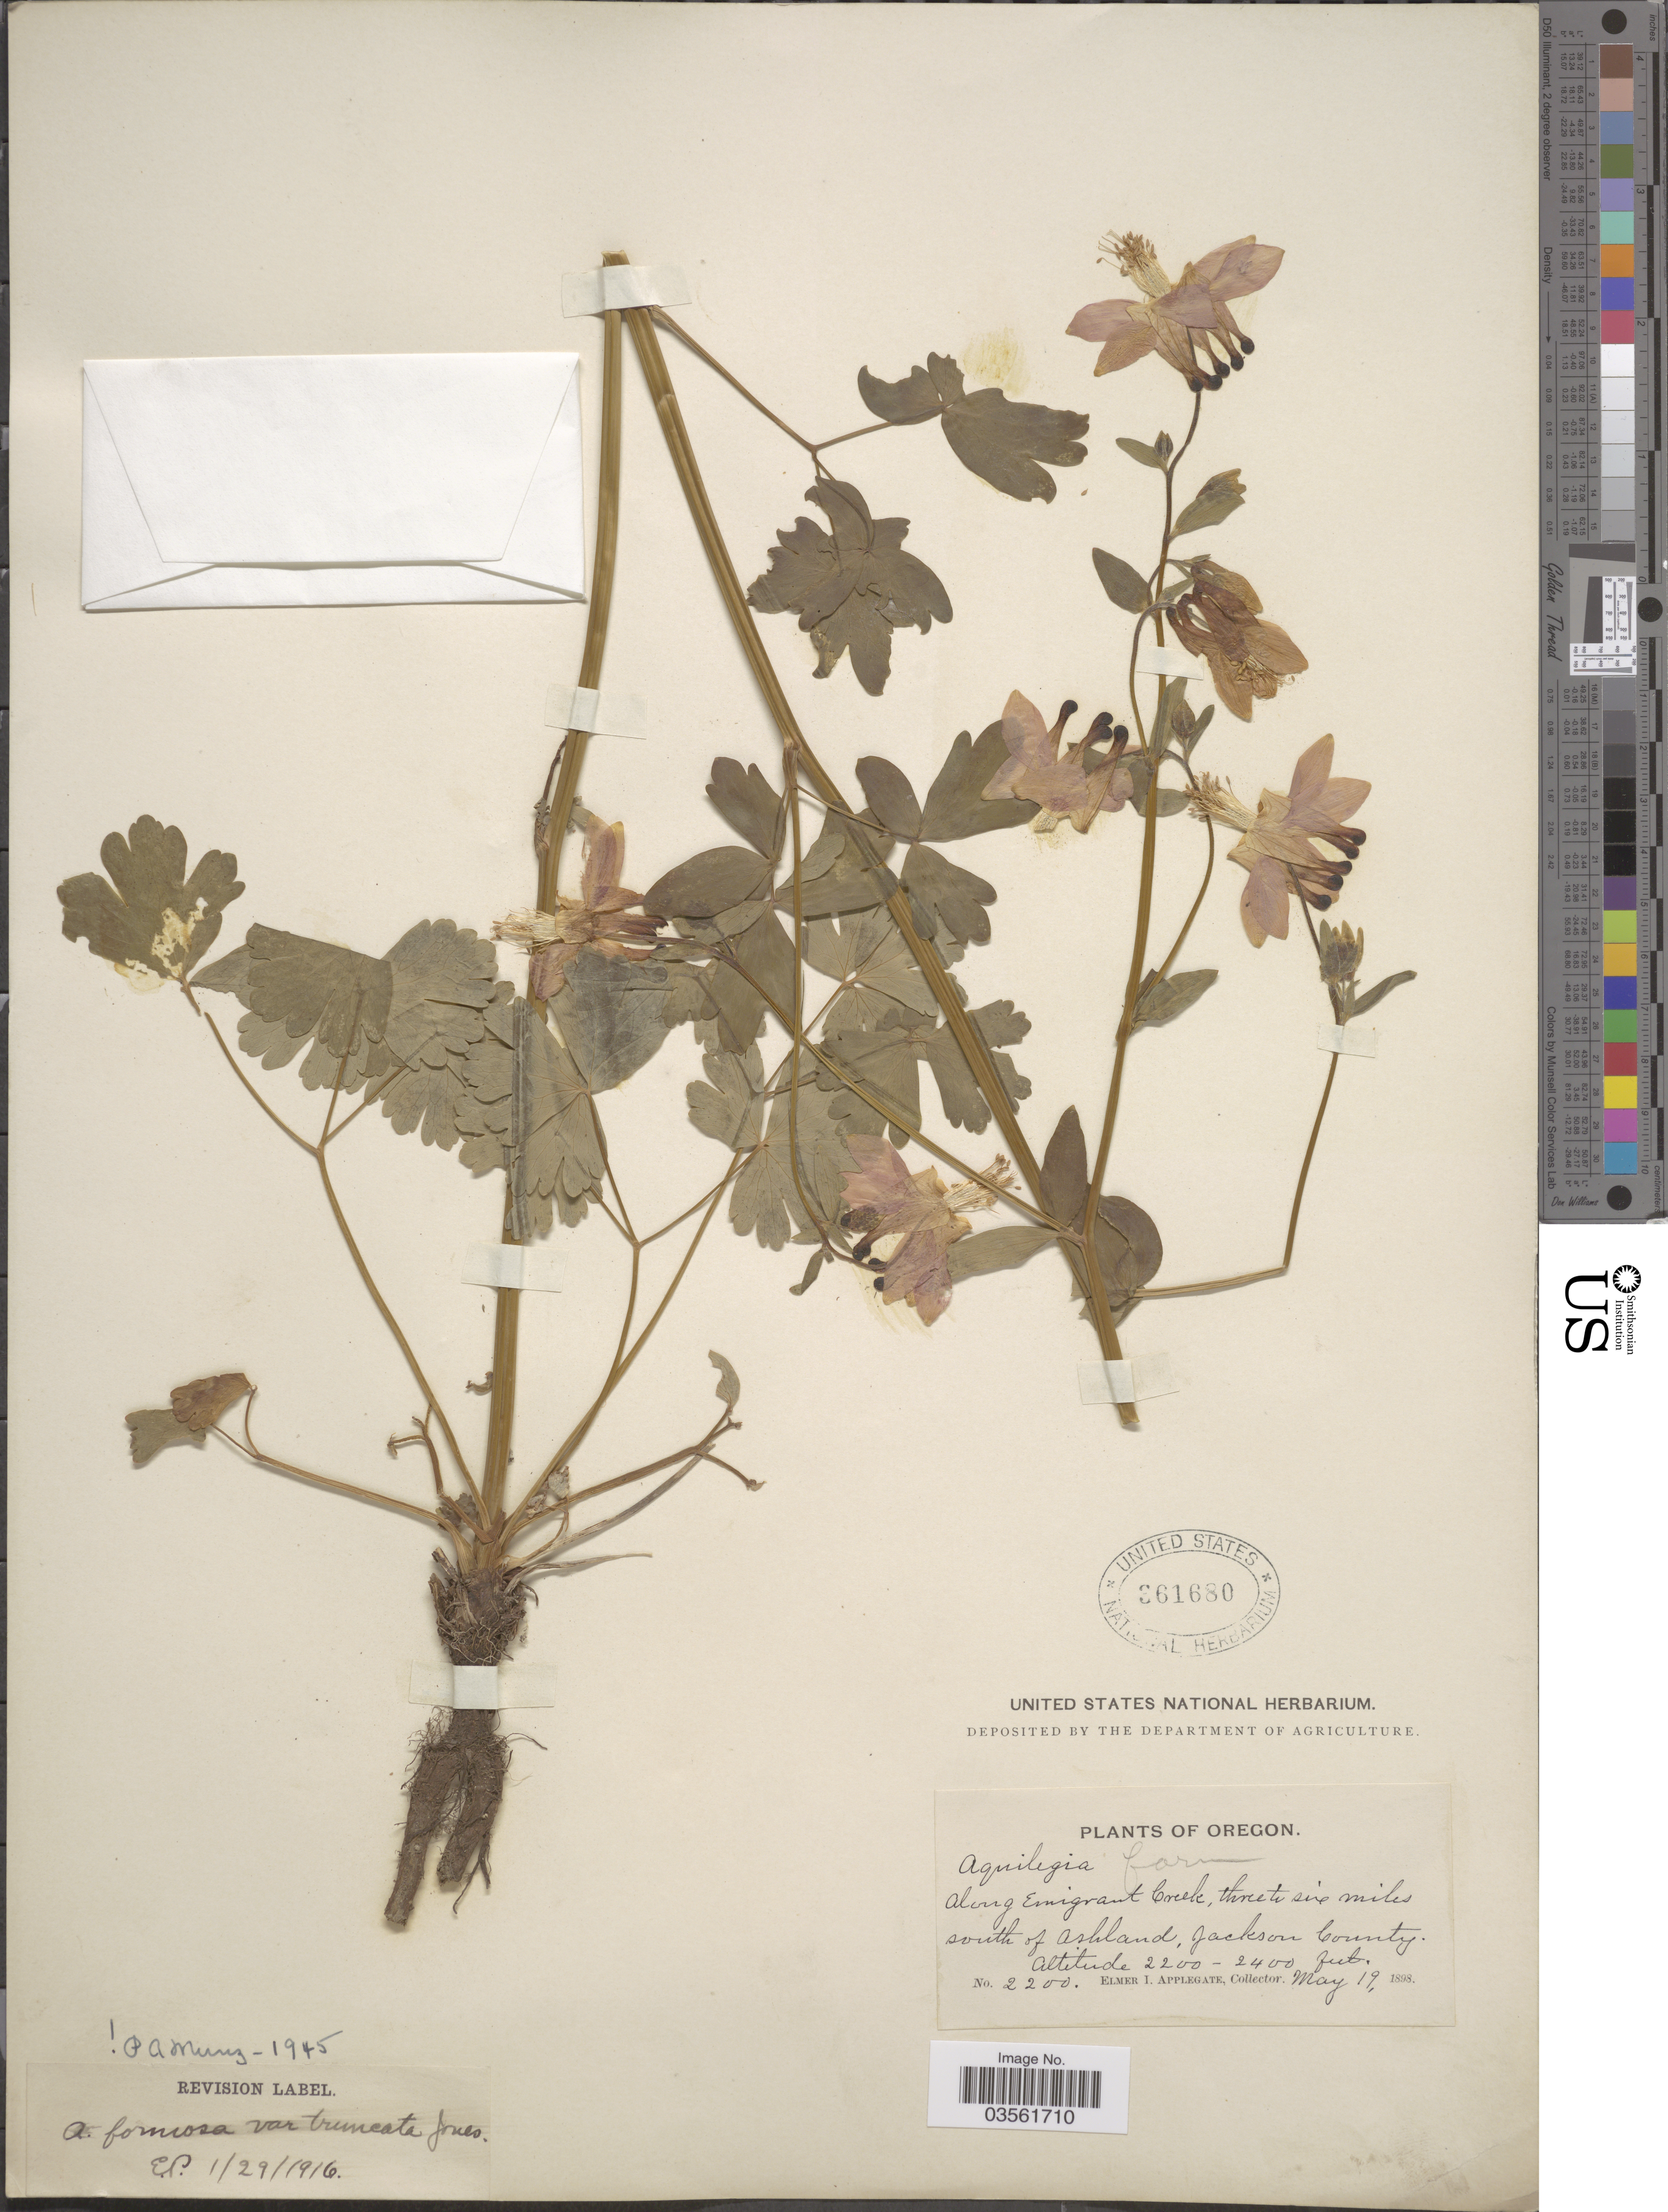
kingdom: Plantae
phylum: Tracheophyta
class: Magnoliopsida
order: Ranunculales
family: Ranunculaceae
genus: Aquilegia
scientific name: Aquilegia formosa var. truncata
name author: M.E. Jones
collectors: E. I. Applegate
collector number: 2200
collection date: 1898-05-19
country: United States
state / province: Oregon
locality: Along Emigrant Creek, three to six miles south of Ashland, Jackson County.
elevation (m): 671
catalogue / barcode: US 361680